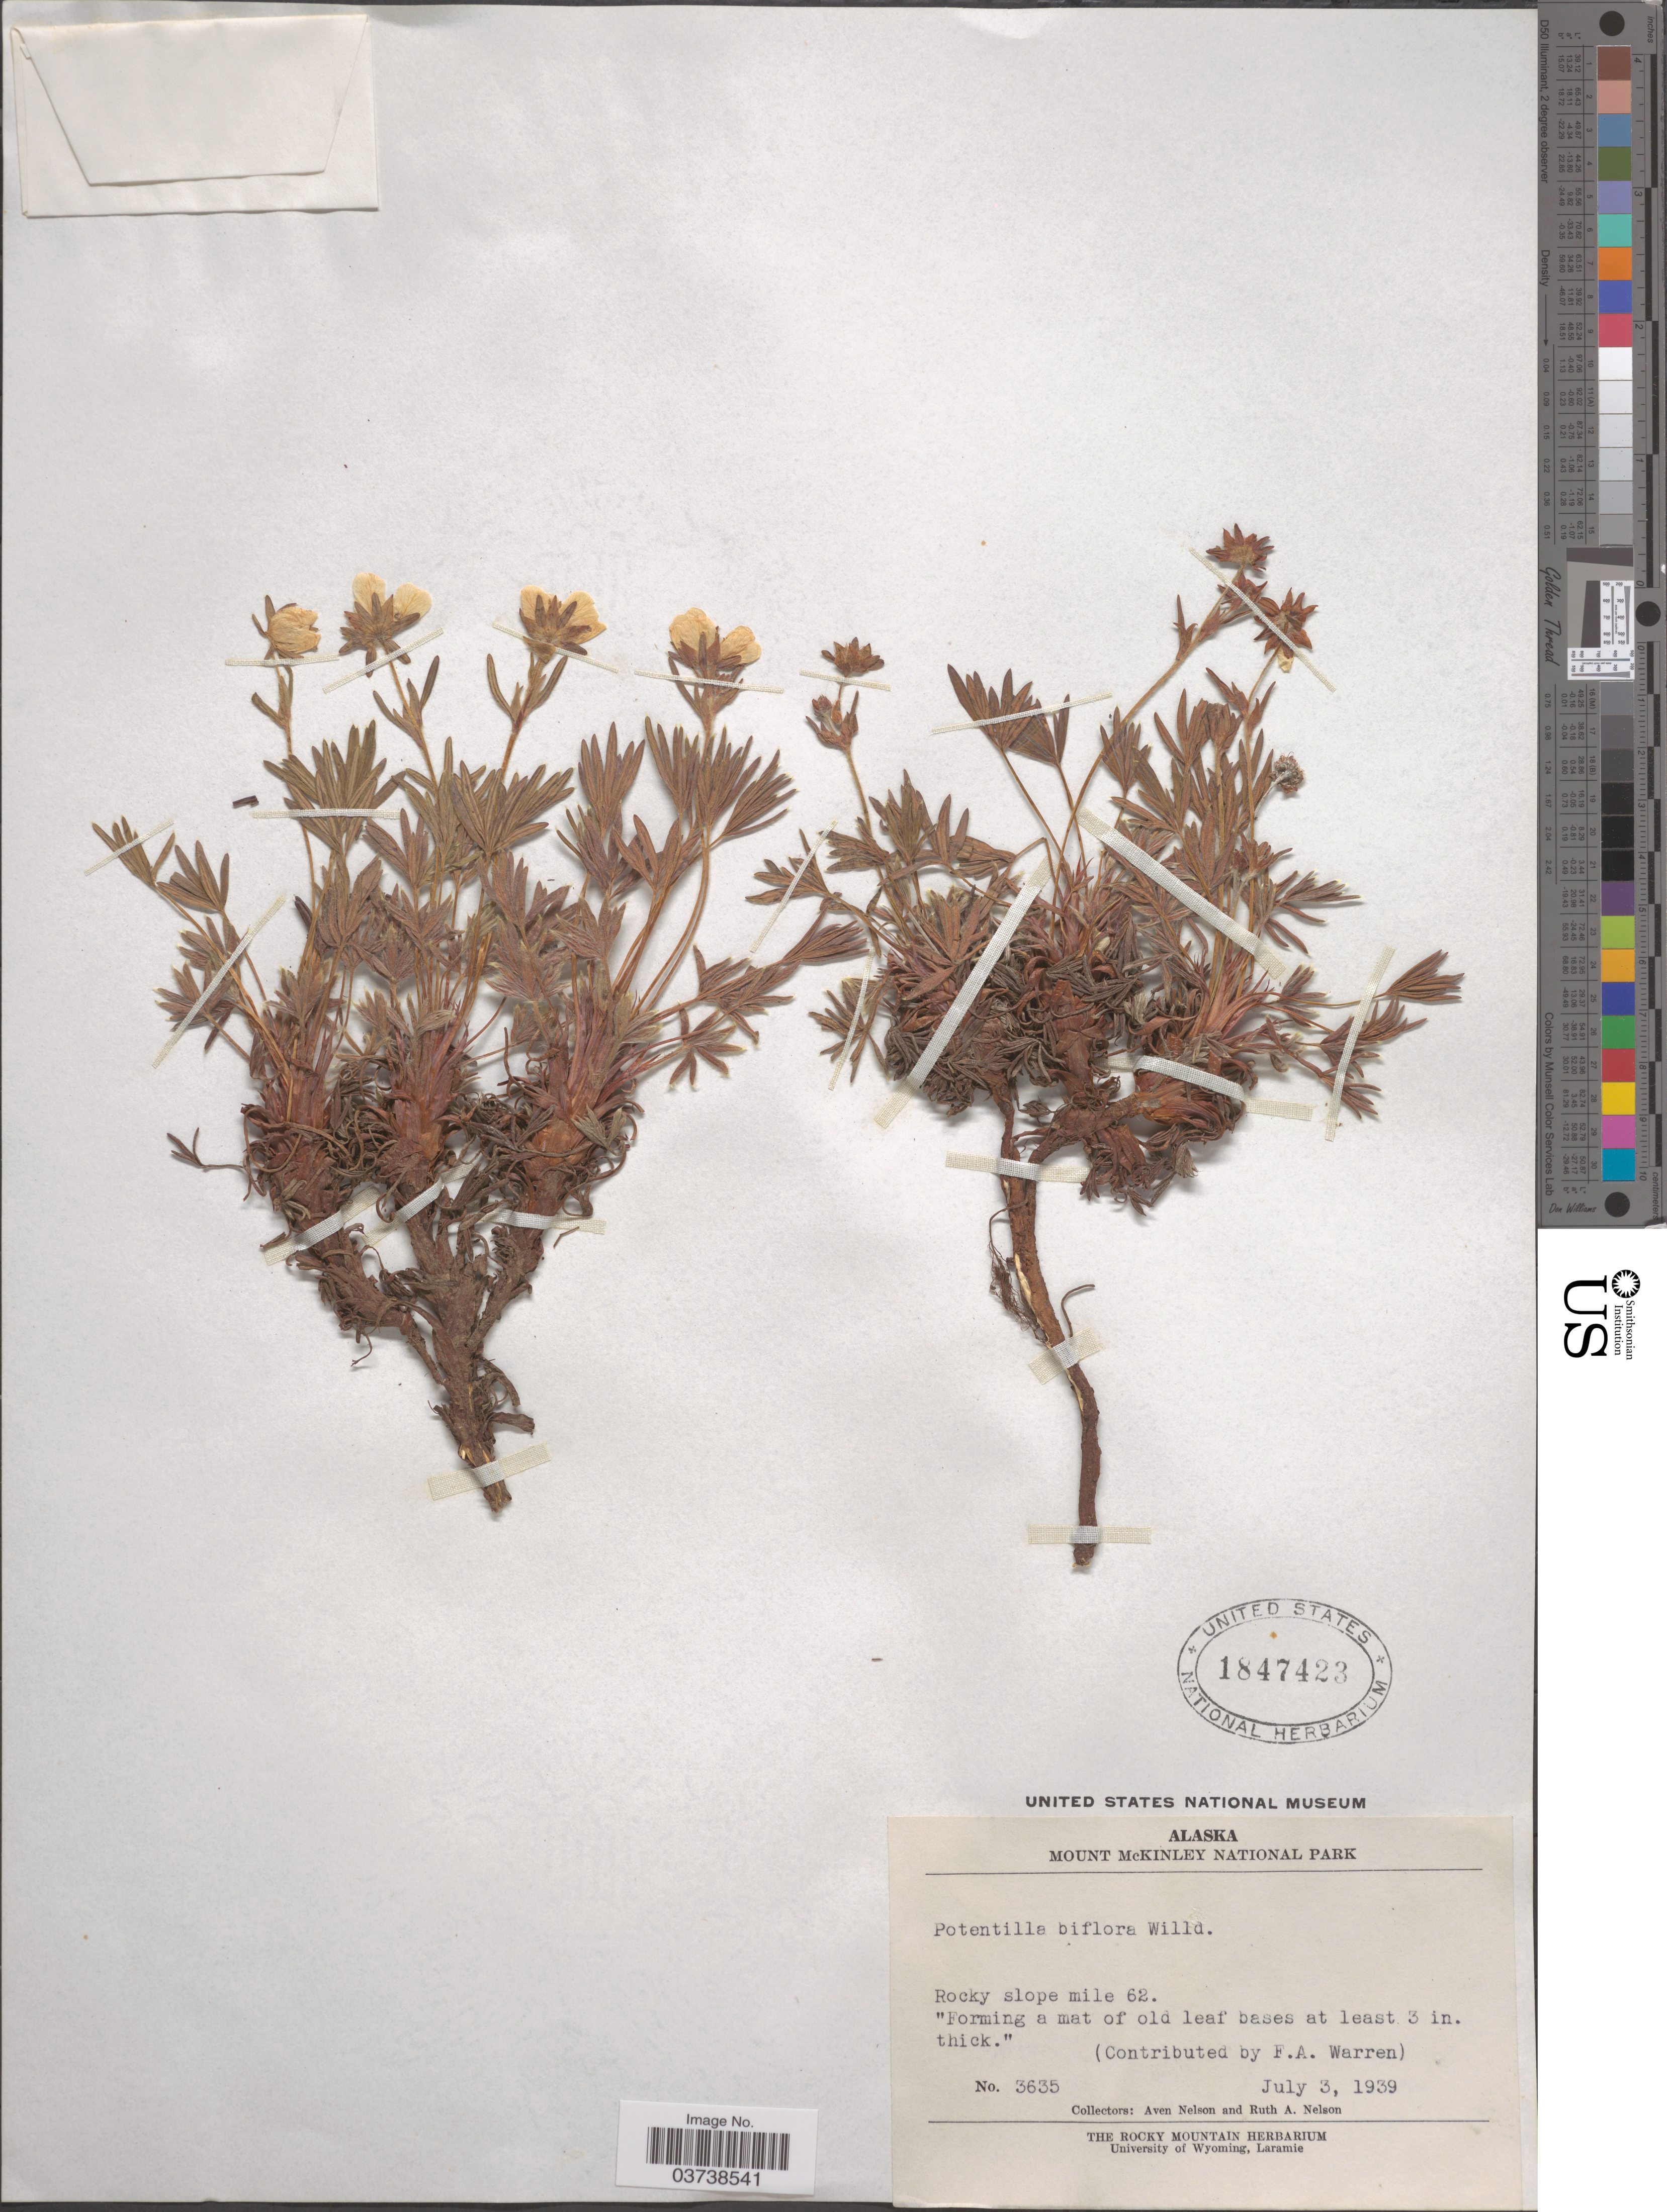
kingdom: Plantae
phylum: Tracheophyta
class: Magnoliopsida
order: Rosales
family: Rosaceae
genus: Potentilla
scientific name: Potentilla biflora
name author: Willd. ex Schltdl.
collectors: A. Nelson & R. A. Nelson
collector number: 3635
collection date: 1939-07-03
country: United States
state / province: Alaska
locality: Mount McKinley National Park. Rocky slope mile 62.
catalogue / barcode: US 1847423